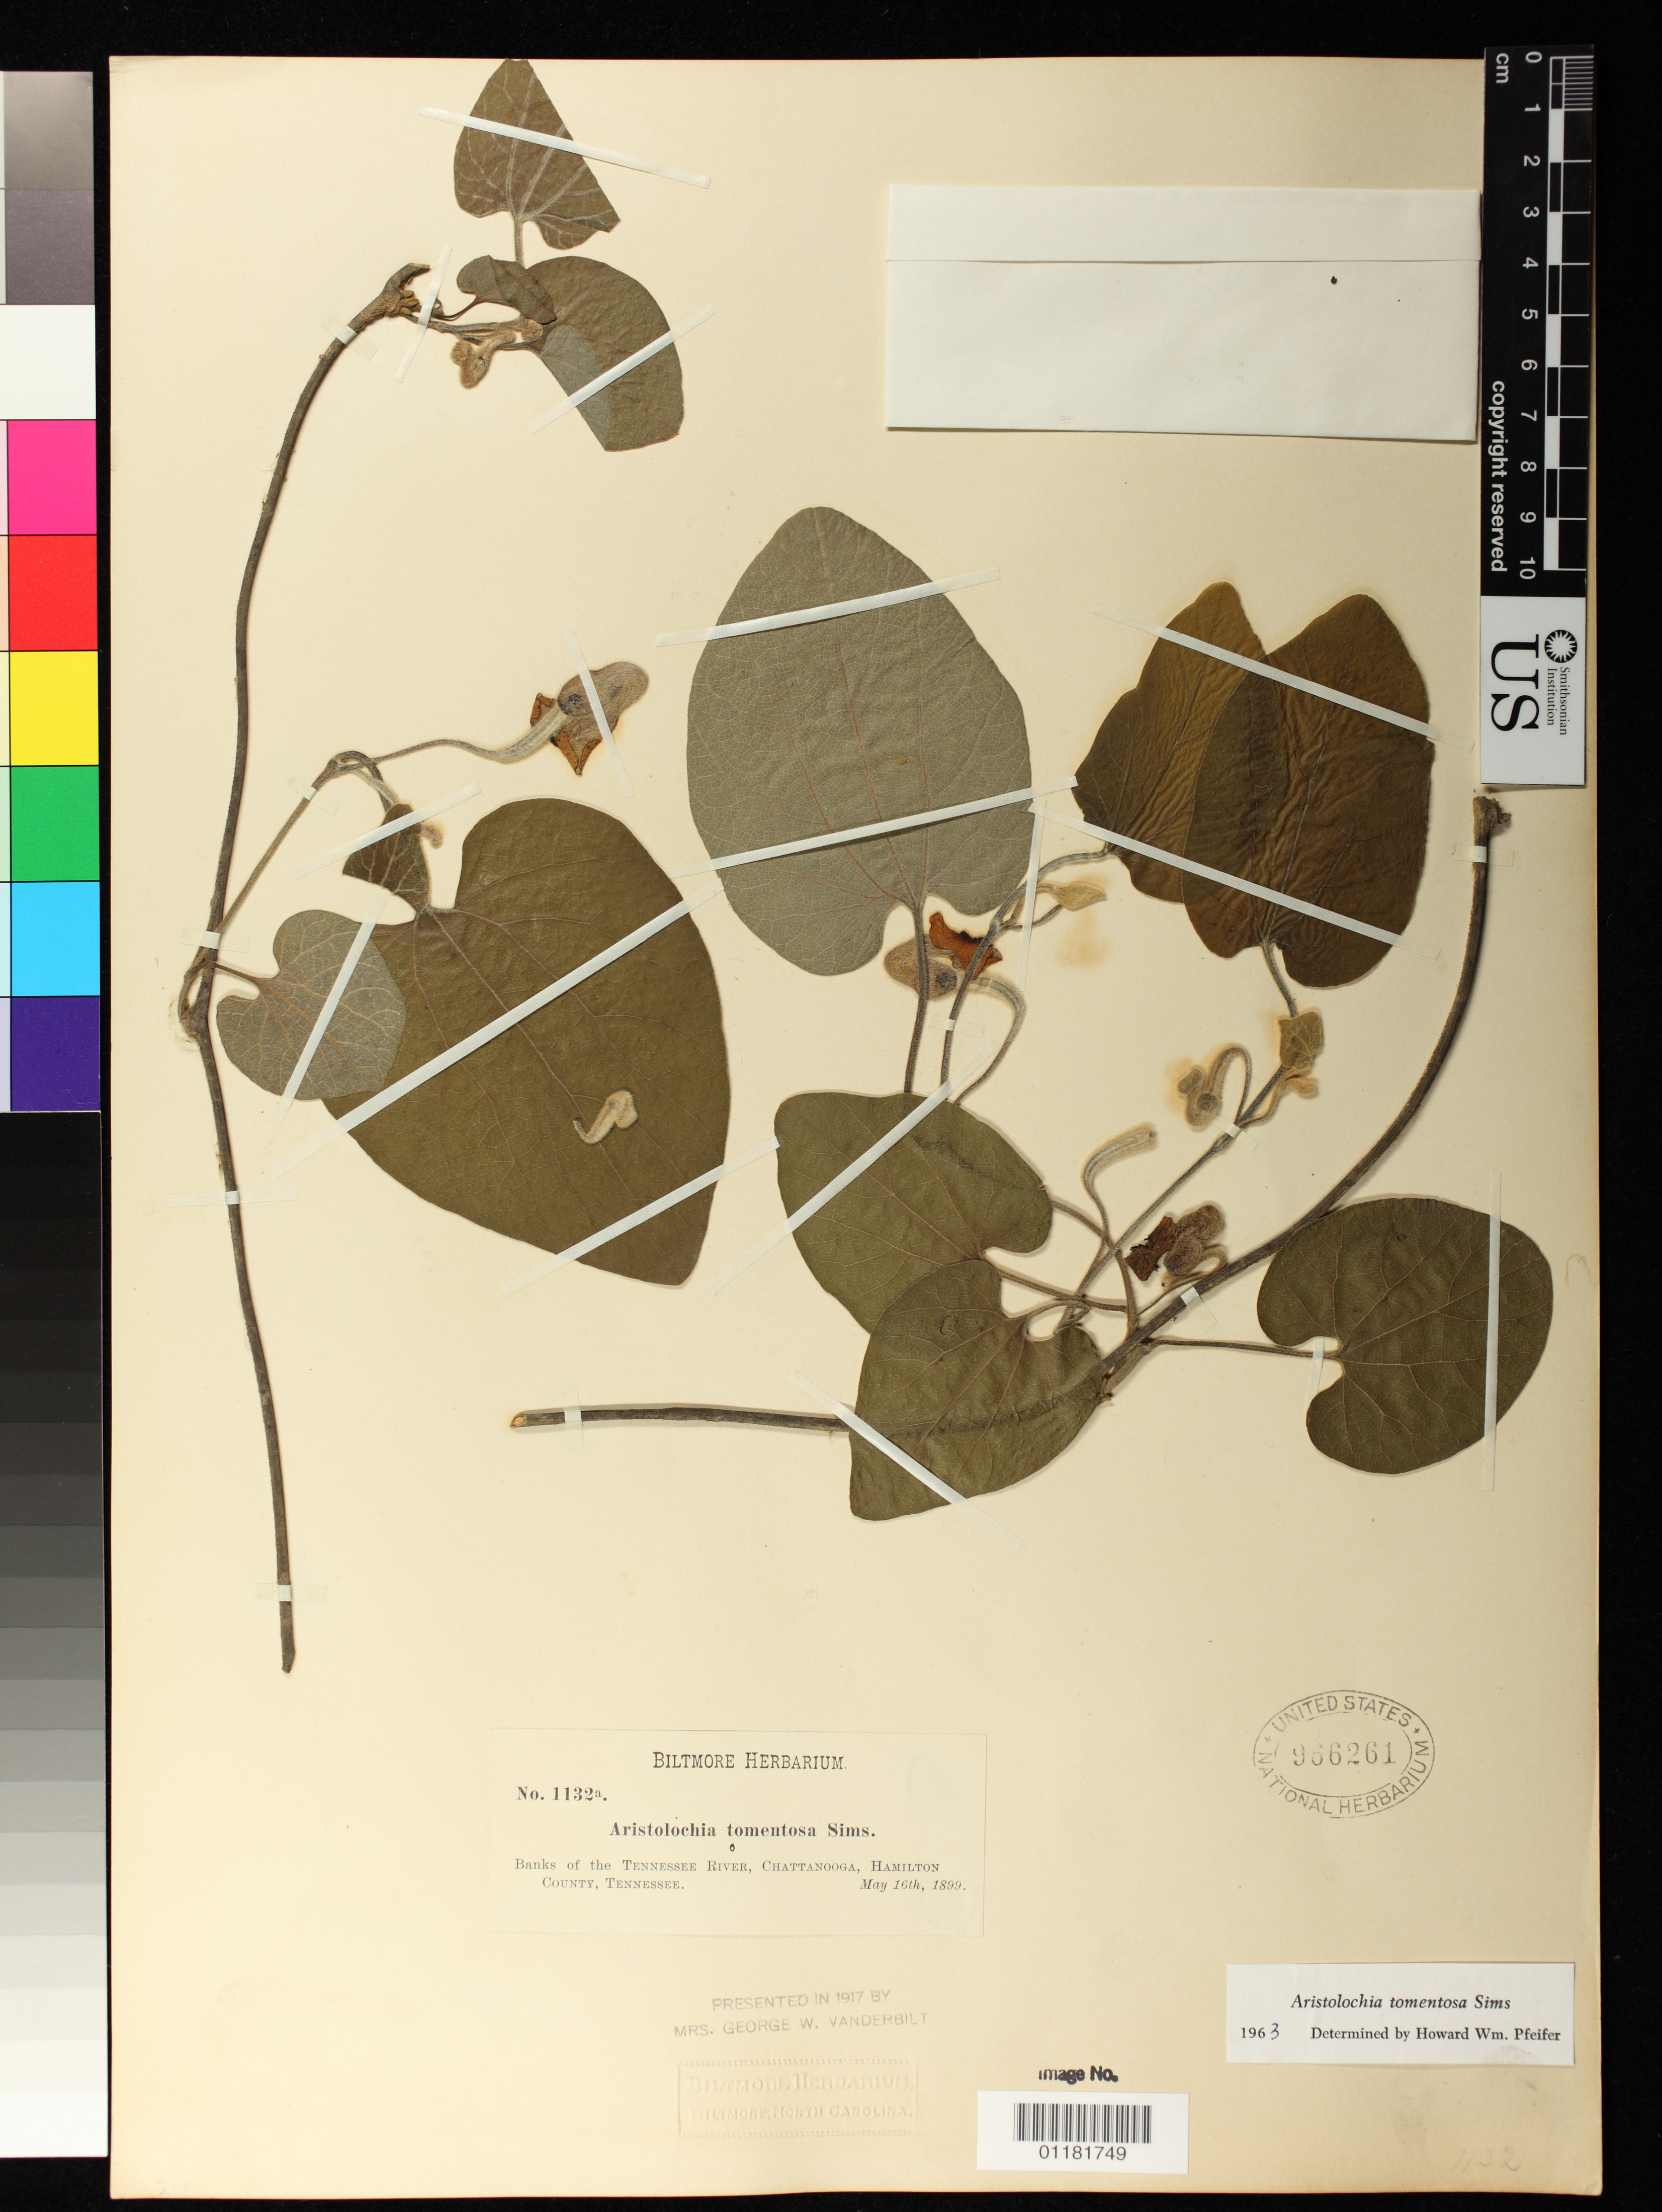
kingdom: Plantae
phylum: Tracheophyta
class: Magnoliopsida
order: Piperales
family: Aristolochiaceae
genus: Aristolochia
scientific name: Aristolochia tomentosa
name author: Sims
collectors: ex herb. Biltmore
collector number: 1132a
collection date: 1899-05-16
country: United States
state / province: Tennessee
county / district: Hamilton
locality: Banks of Tennessee River, Chattanooga, Hamilton County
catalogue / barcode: US 966261